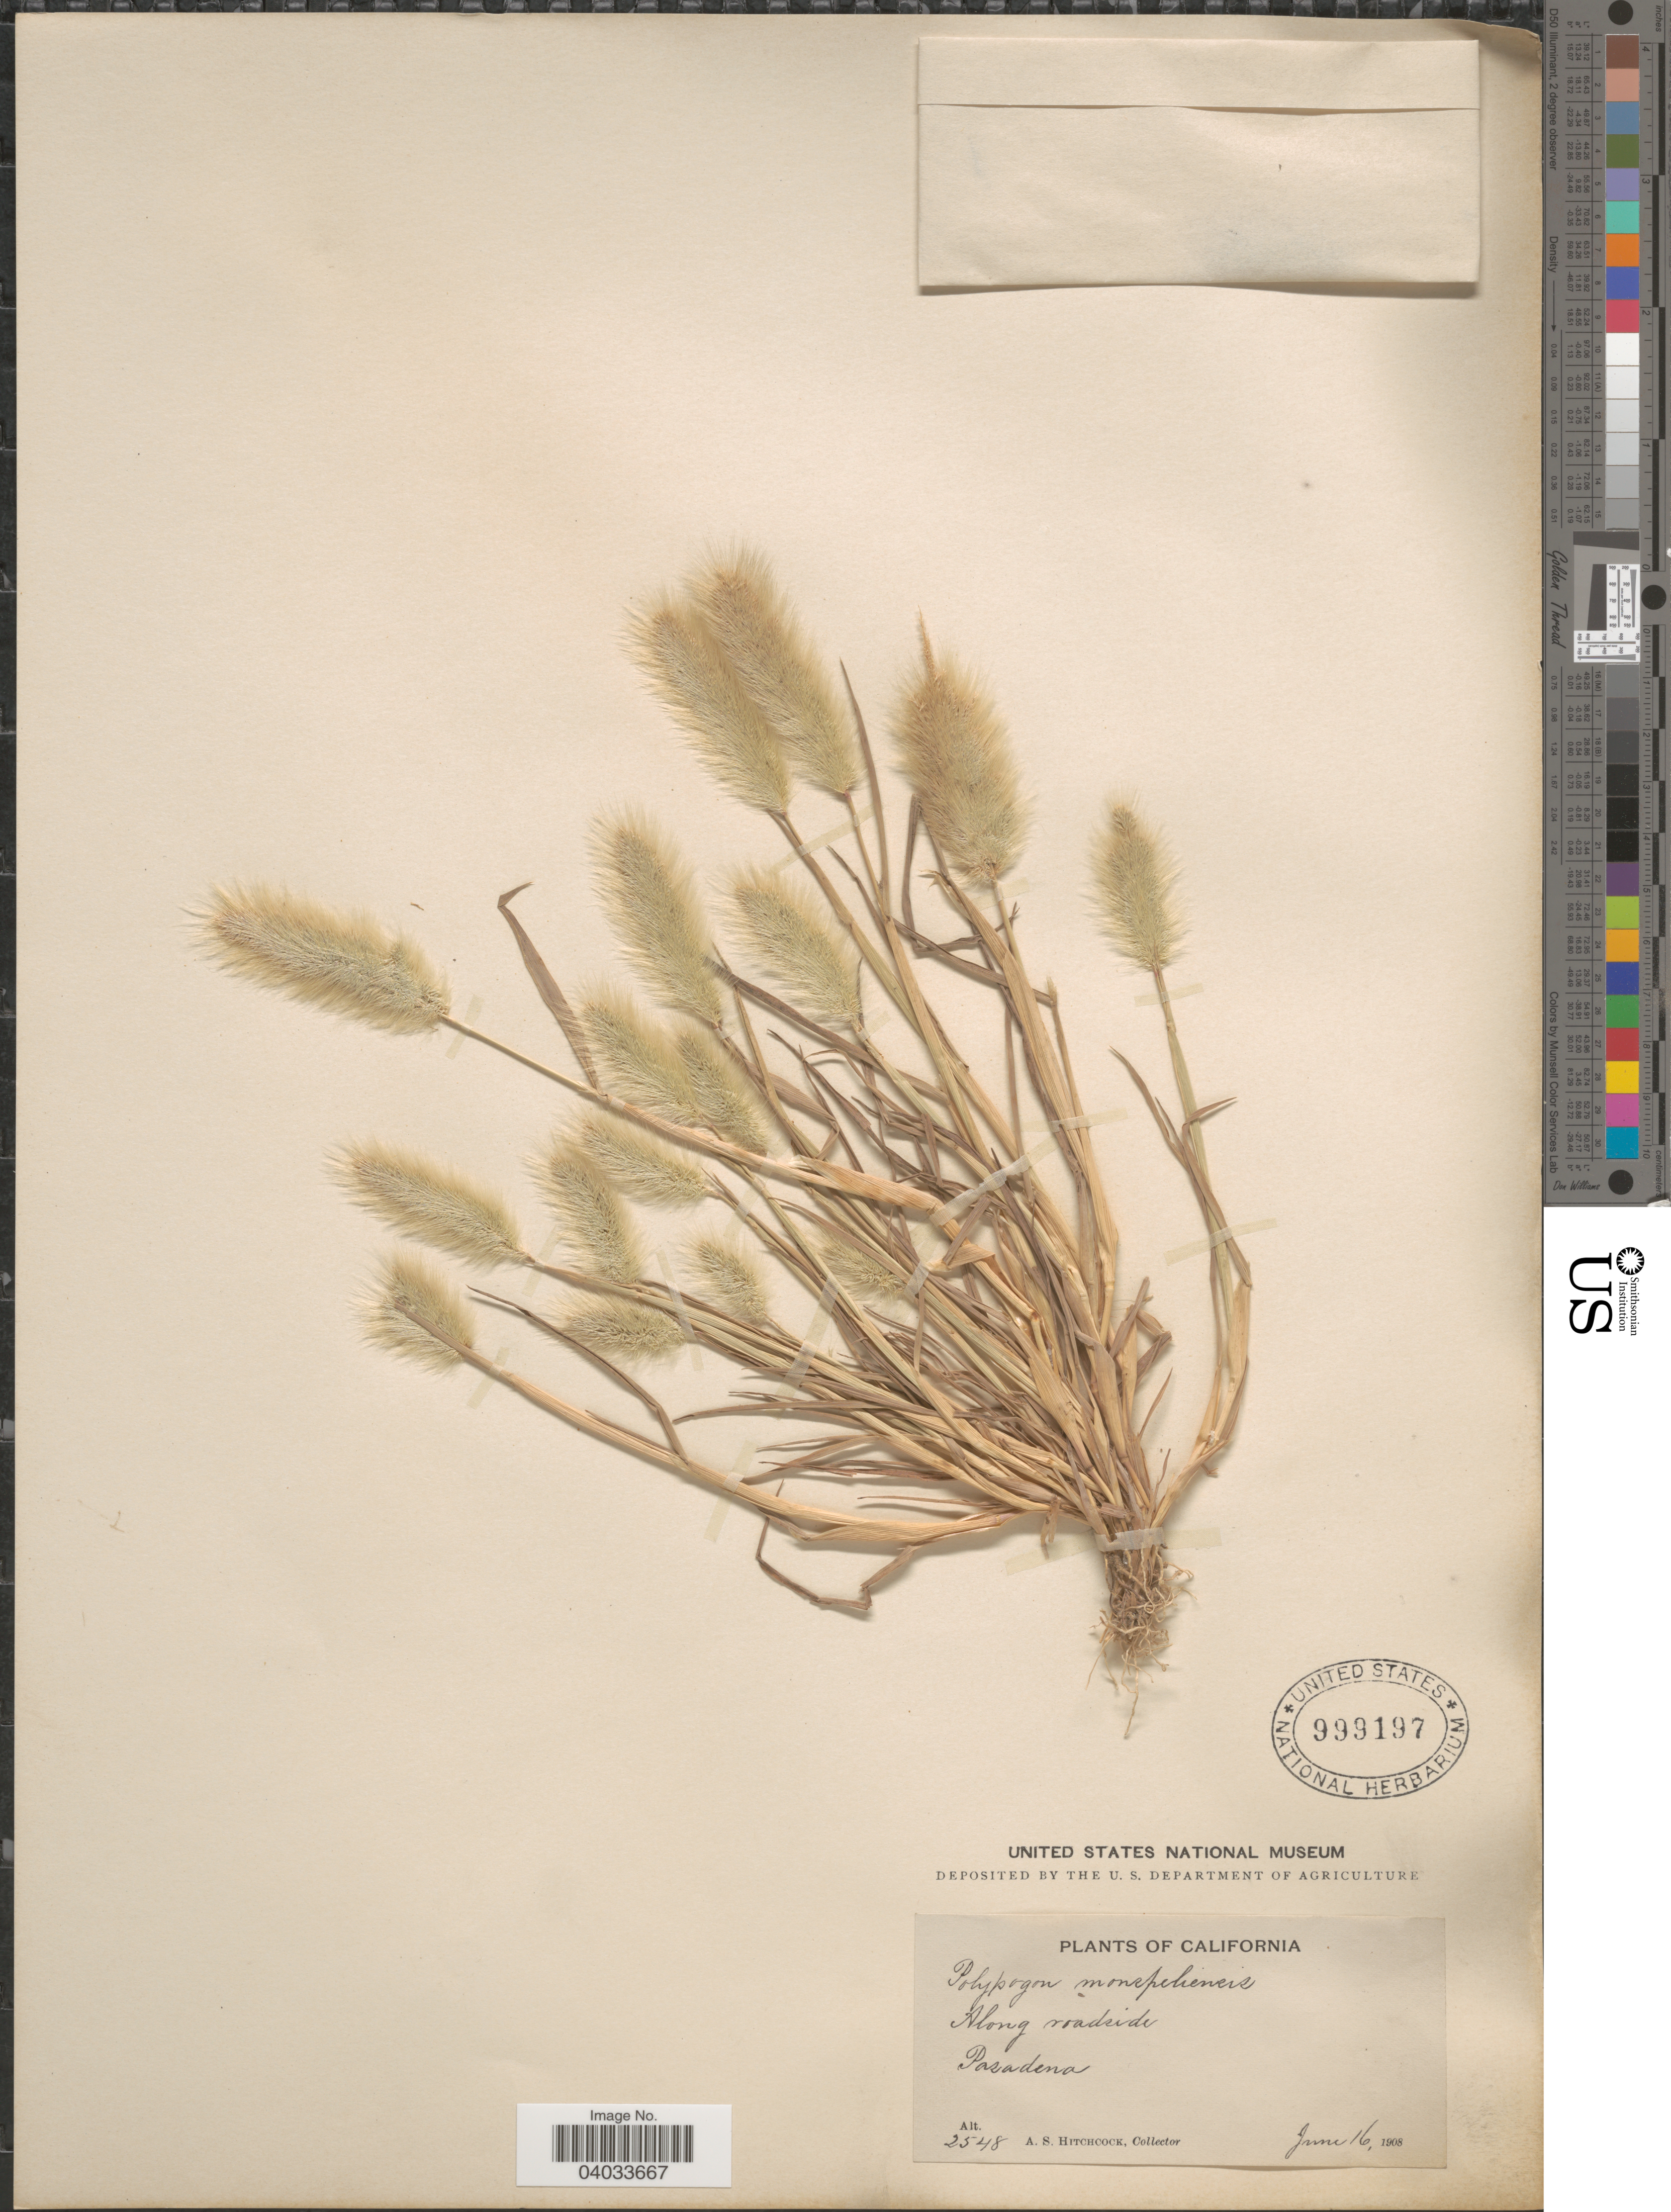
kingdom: Plantae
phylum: Tracheophyta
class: Liliopsida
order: Poales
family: Poaceae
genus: Polypogon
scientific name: Polypogon monspeliensis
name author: (L.) Desf.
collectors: A. S. Hitchcock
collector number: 2548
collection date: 1908-06-16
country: United States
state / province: California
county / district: Los Angeles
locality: Along roadside. Pasadena.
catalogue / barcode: US 999197